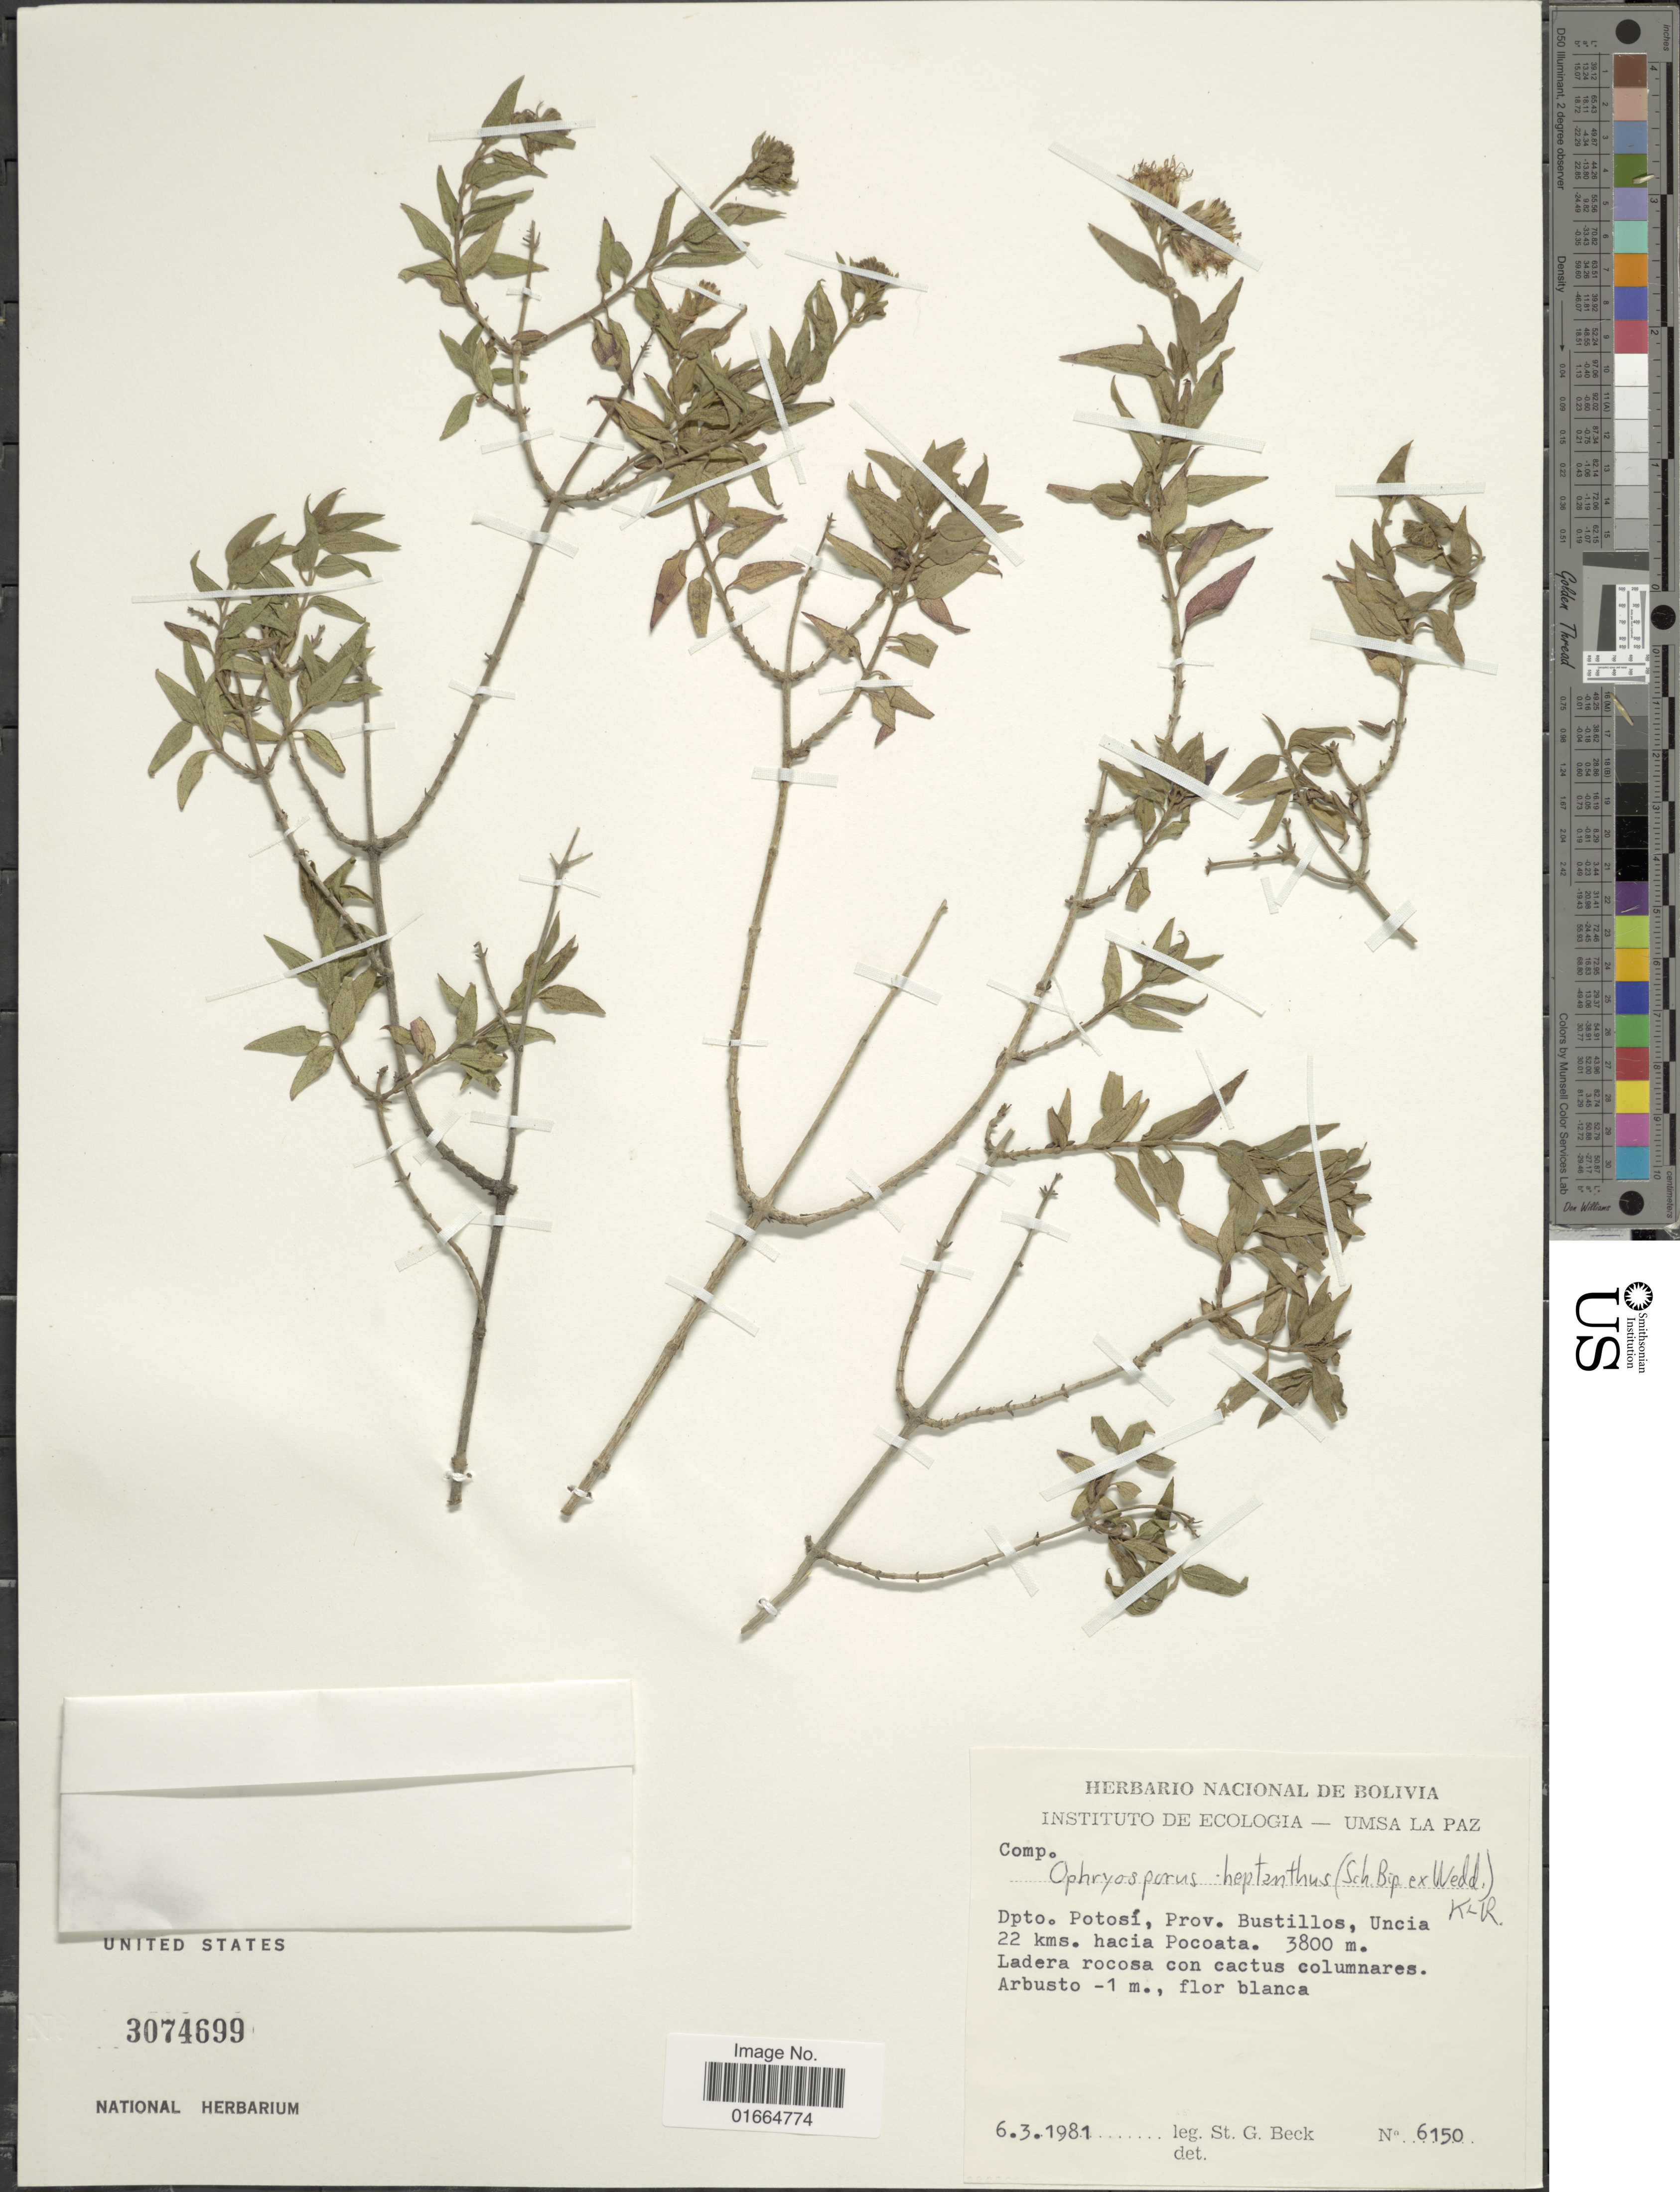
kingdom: Plantae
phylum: Tracheophyta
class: Magnoliopsida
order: Asterales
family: Asteraceae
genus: Ophryosporus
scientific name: Ophryosporus heptanthus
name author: (Sch. Bip. ex Wedd.) R.M. King & H. Rob.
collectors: S. G. Beck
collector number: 6150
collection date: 1981-03-06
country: Bolivia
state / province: Potosi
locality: Dpto. Potosí, Prov. Bustillos, Uncia 22 kms. hacia Pocoata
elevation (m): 3800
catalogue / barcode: US 3074699